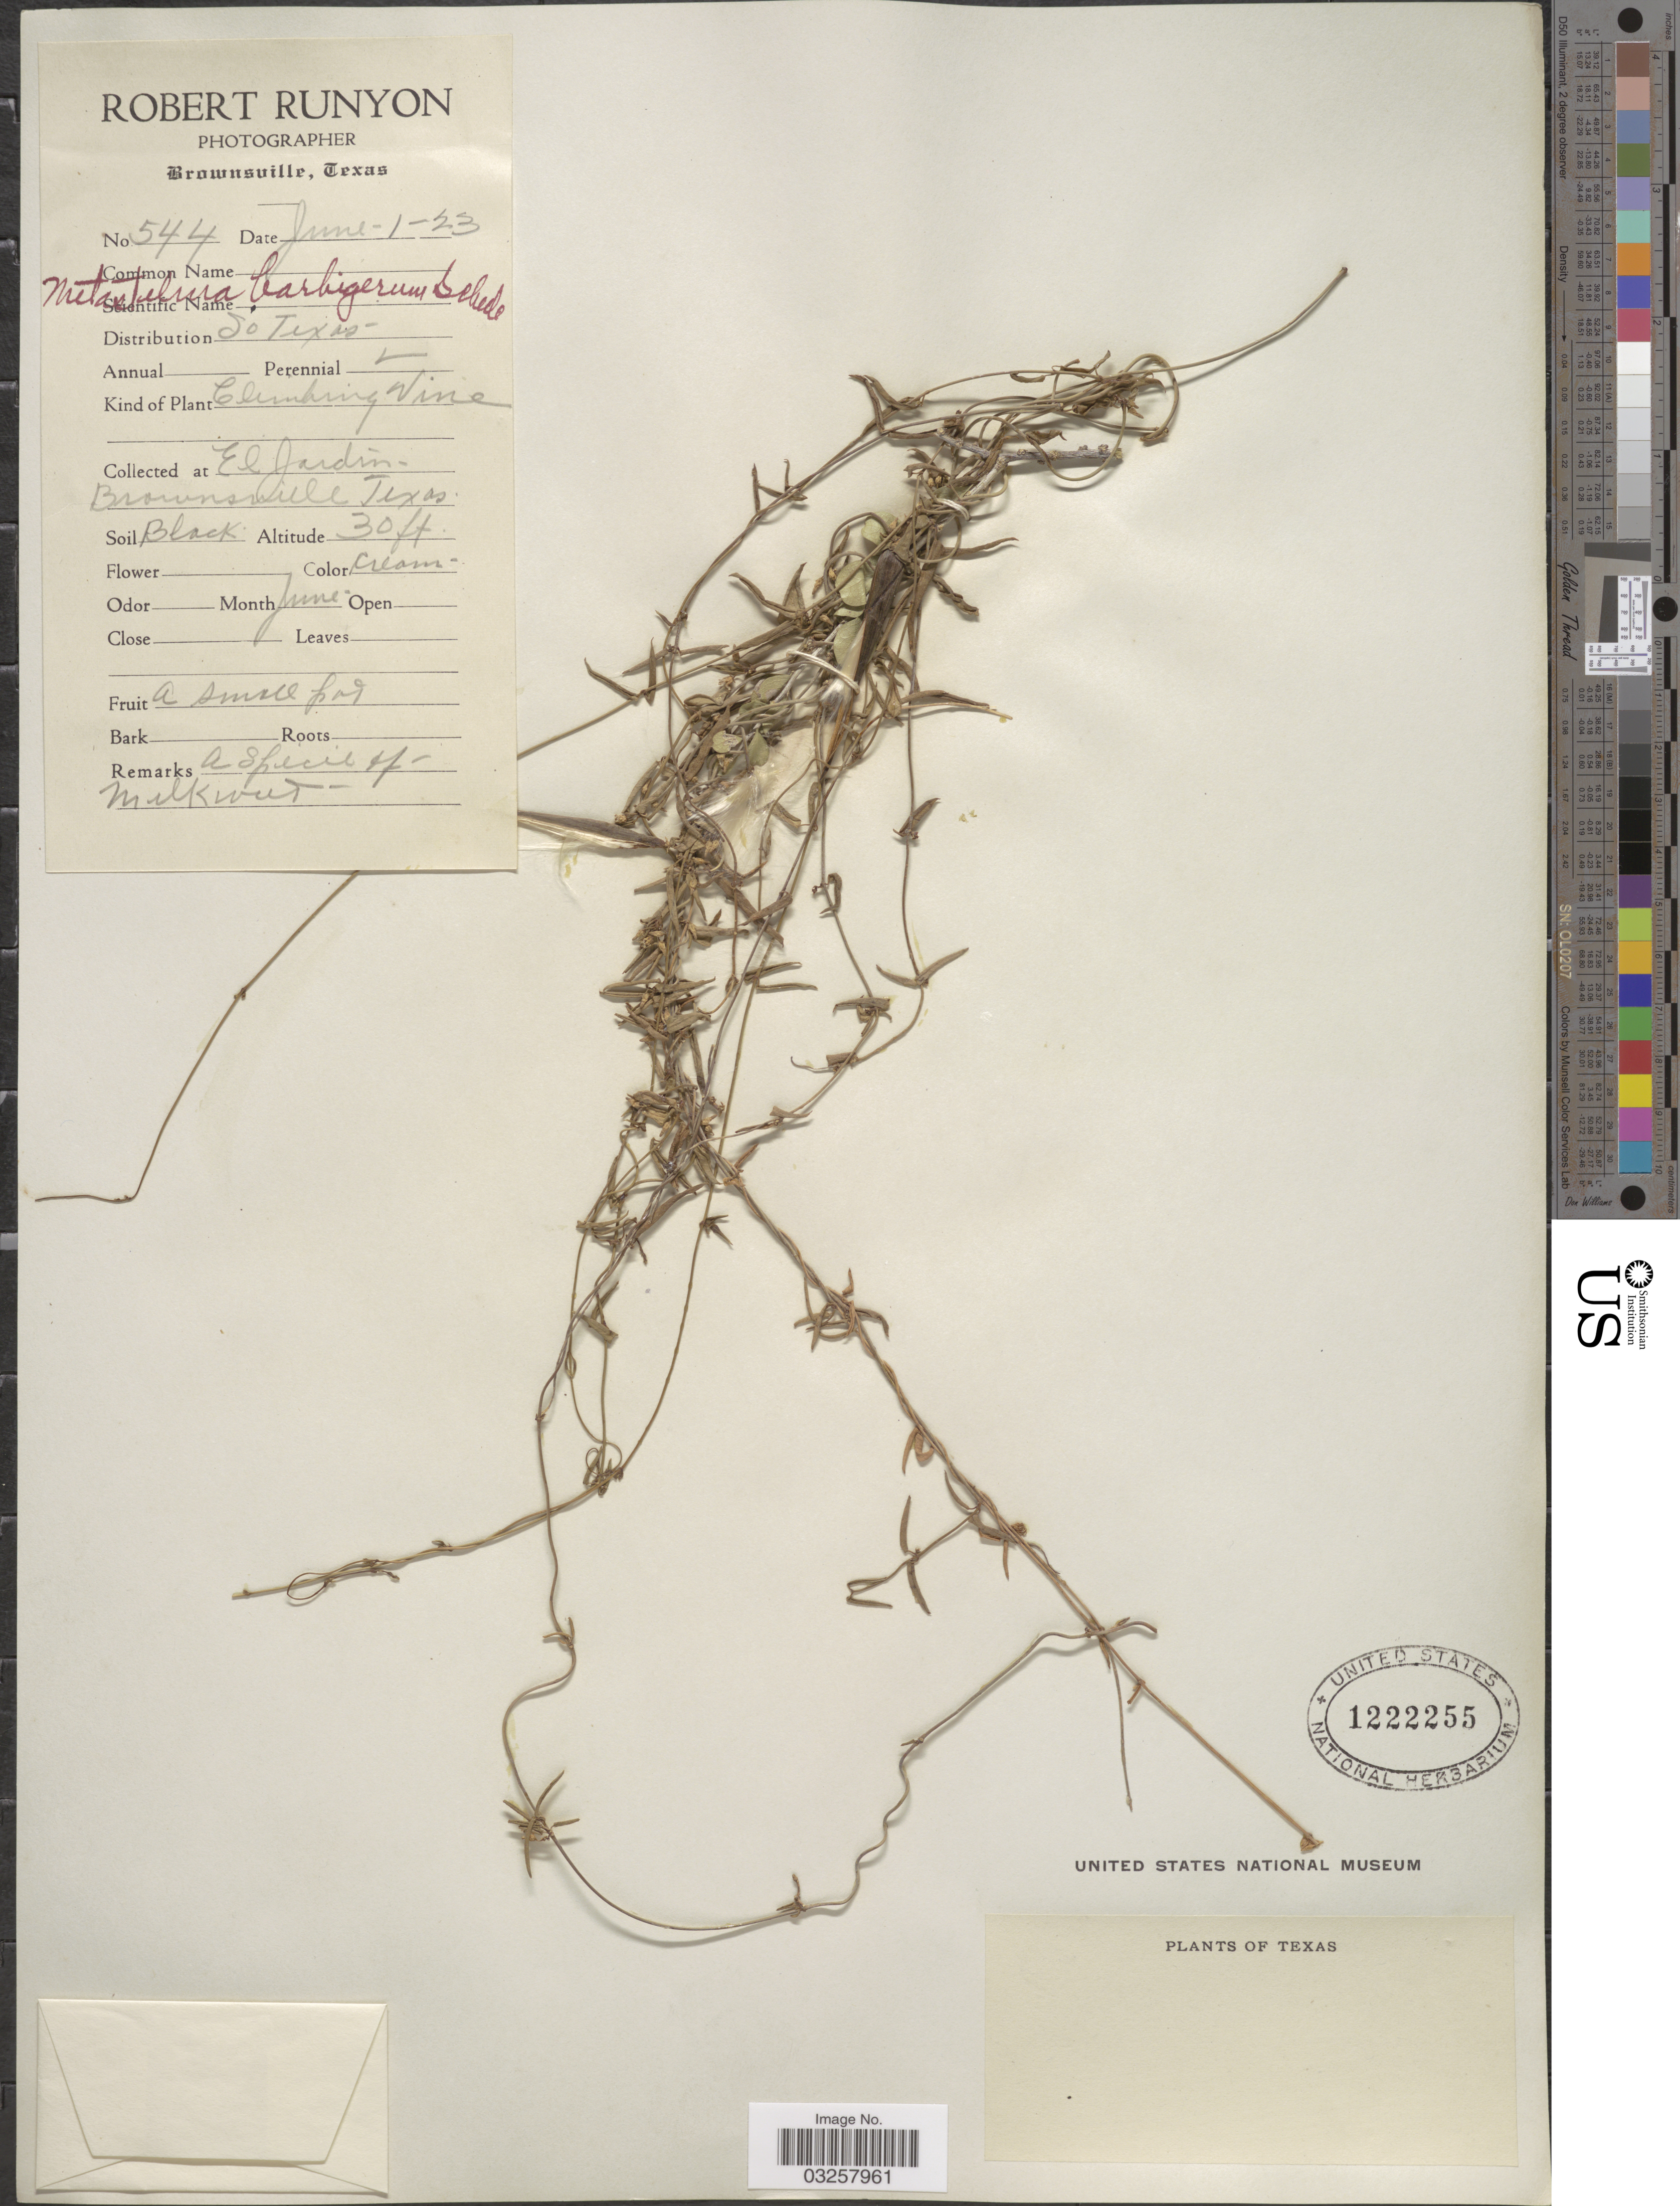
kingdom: Plantae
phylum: Tracheophyta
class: Magnoliopsida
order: Gentianales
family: Apocynaceae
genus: Metastelma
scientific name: Metastelma barbigerum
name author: Scheele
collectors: R. Runyon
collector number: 544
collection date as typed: Transcribed d/m/y: 1/6/23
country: United States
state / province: Texas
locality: El Jardin. Brownsville.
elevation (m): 9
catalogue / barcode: US 1222255